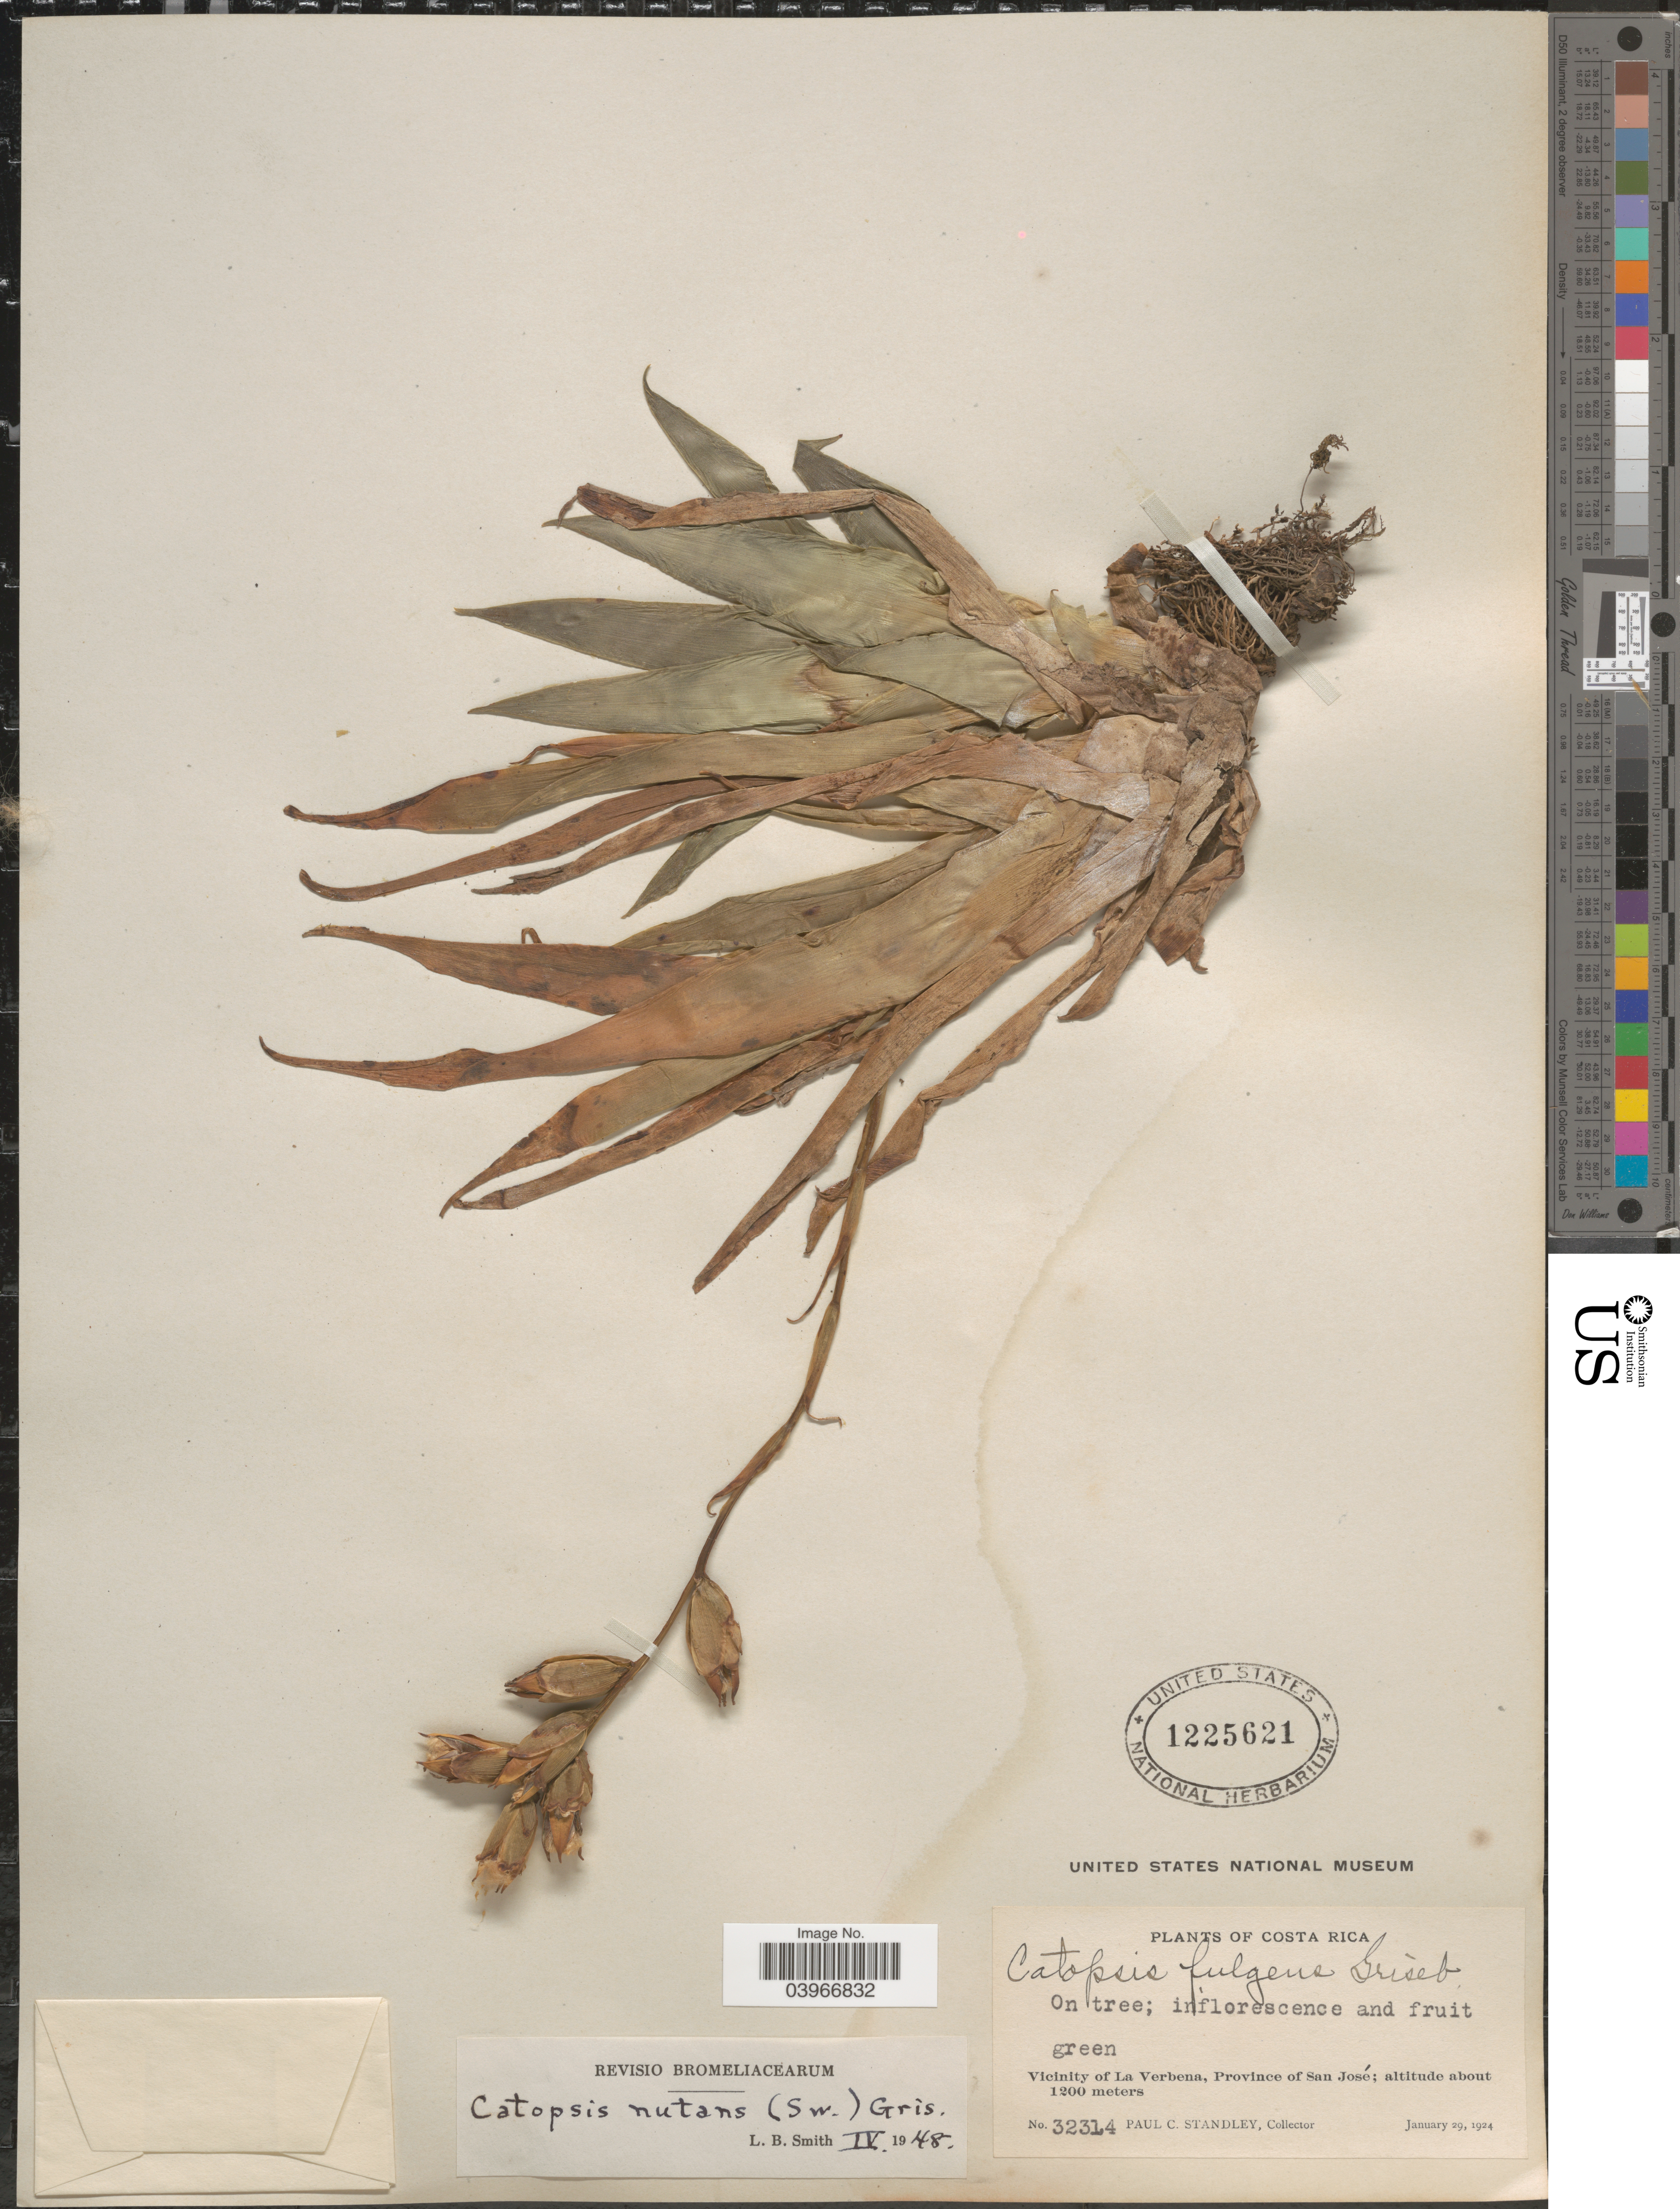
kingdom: Plantae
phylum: Tracheophyta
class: Liliopsida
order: Poales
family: Bromeliaceae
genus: Catopsis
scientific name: Catopsis nutans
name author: (Sw.) Griseb.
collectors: P. C. Standley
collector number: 32314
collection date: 1924-01-29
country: Costa Rica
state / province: San José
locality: Vicinity of La Verbena.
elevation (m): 1200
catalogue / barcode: US 1225621